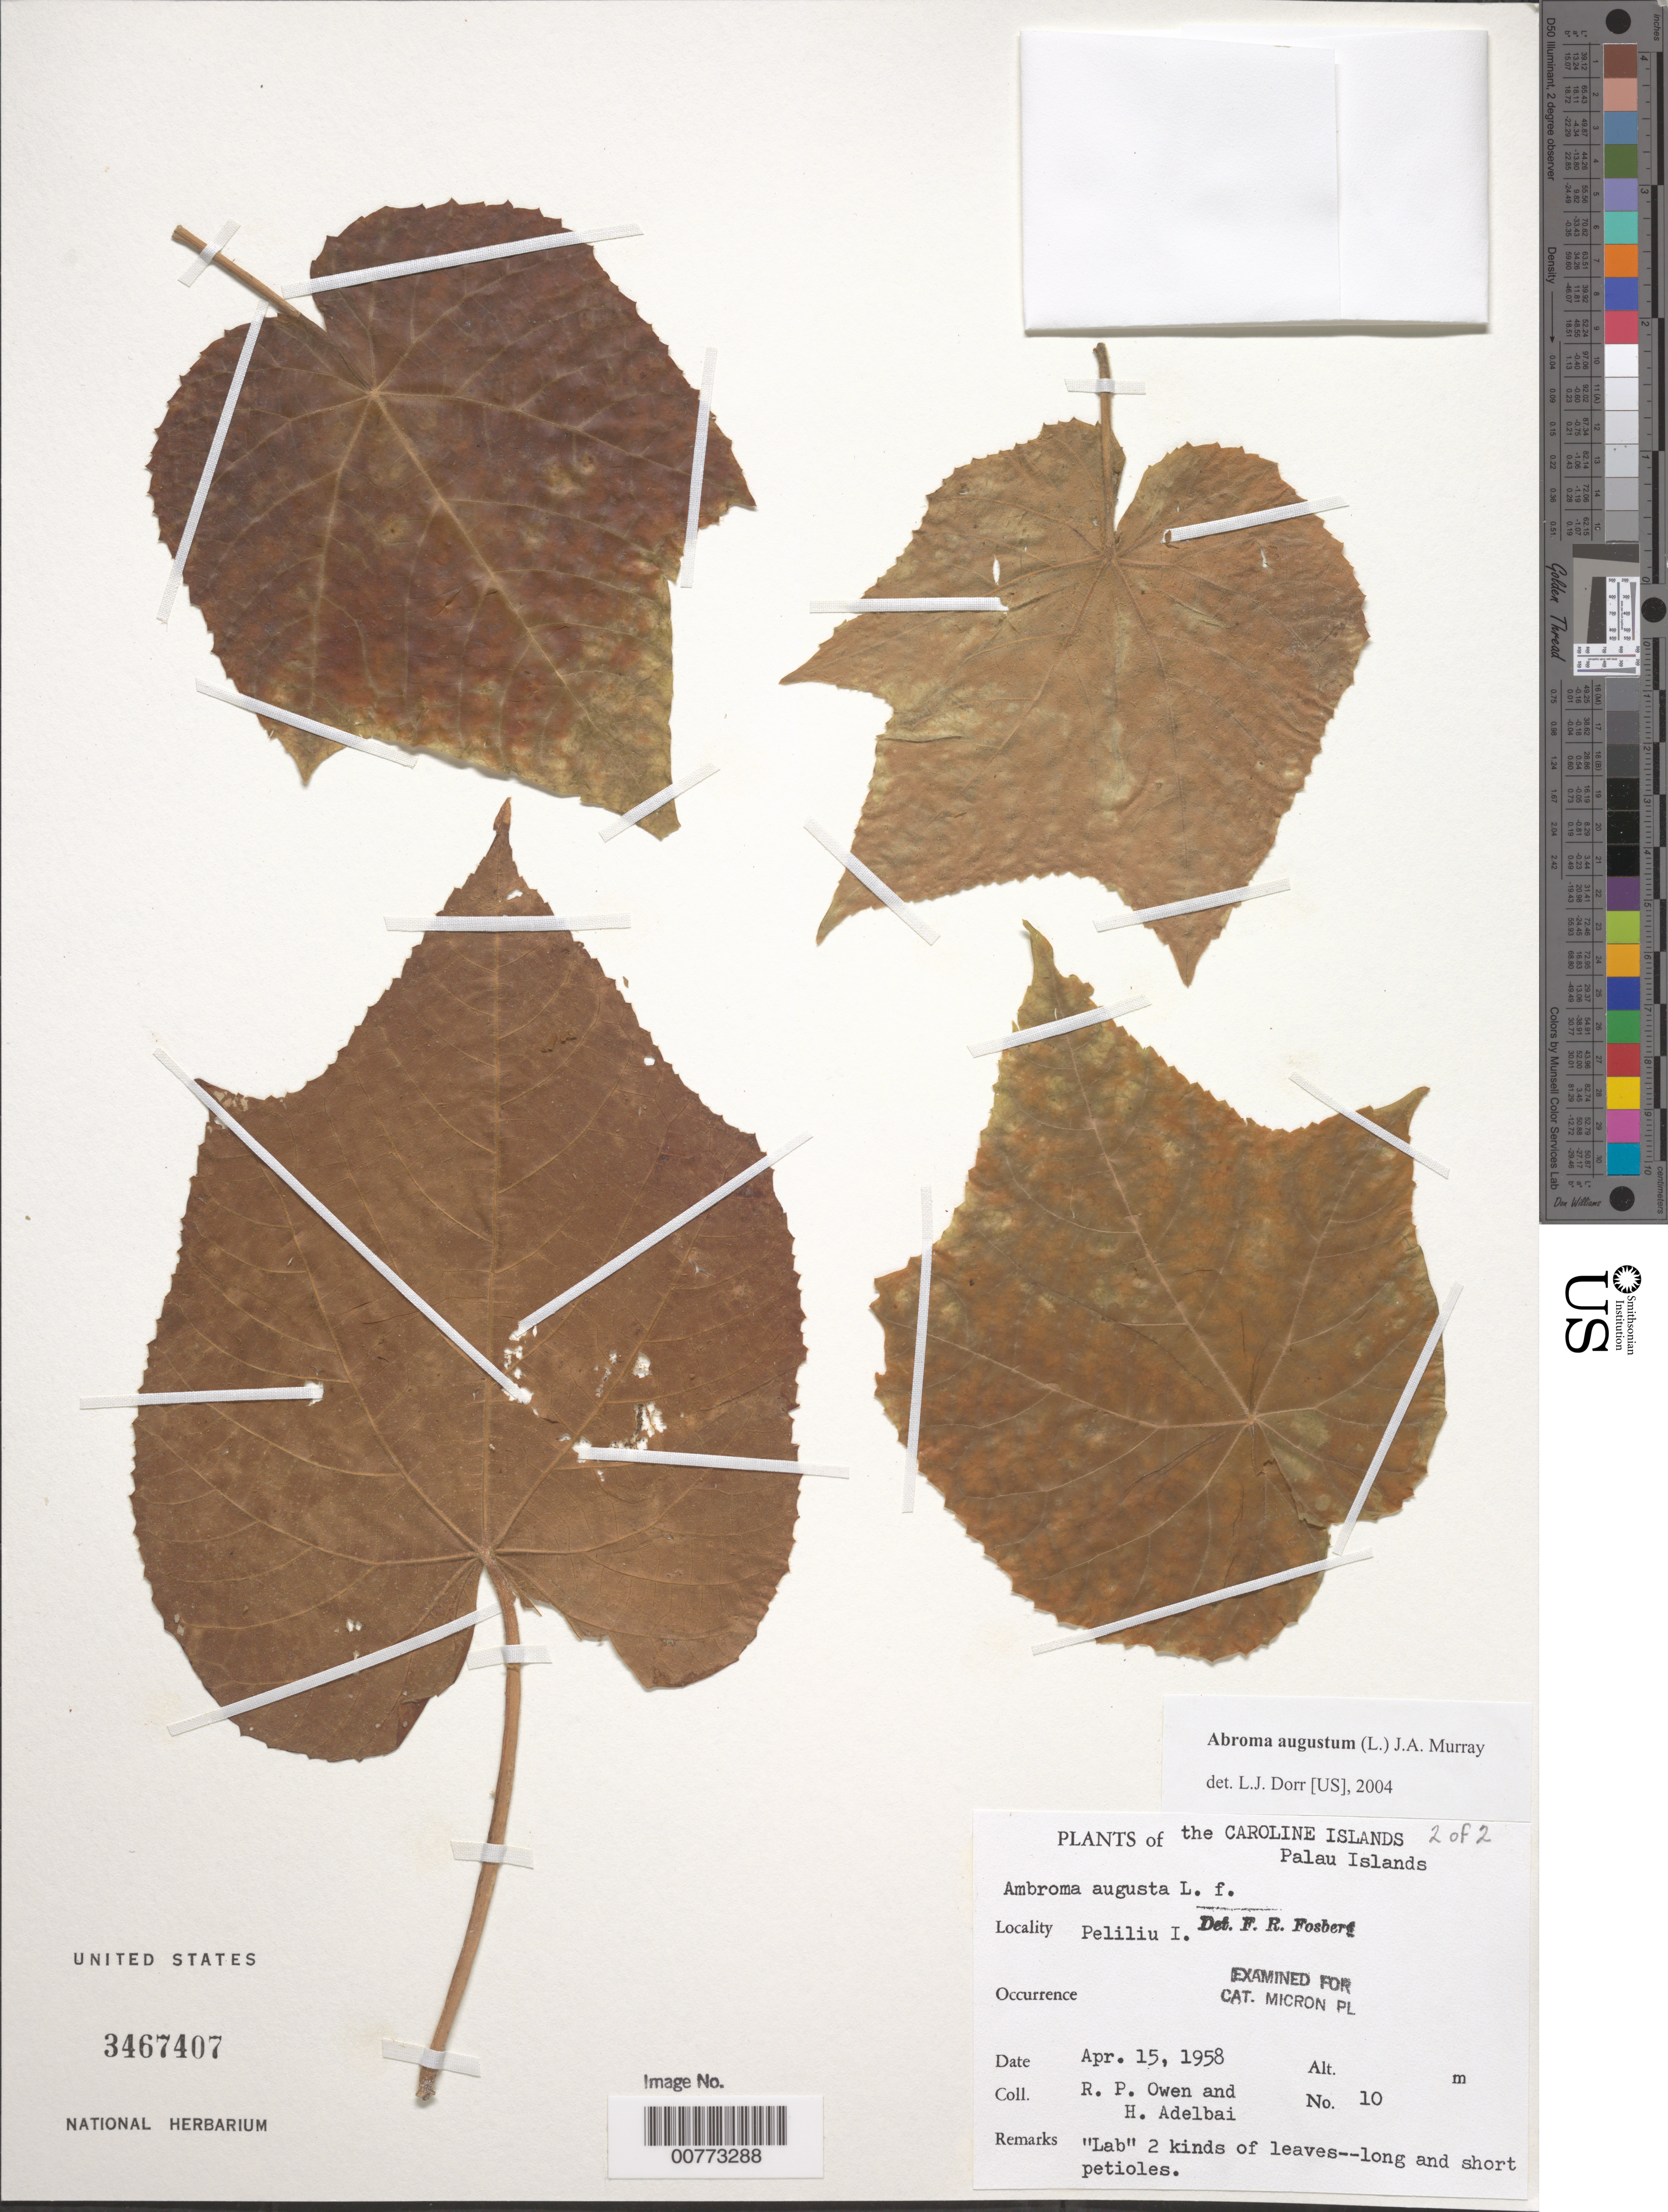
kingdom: Plantae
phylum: Tracheophyta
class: Magnoliopsida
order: Malvales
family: Malvaceae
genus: Abroma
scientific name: Abroma augusta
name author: (L.) L. f.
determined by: Dorr, L. J., (BOT), Smithsonian Institution - National Museum of Natural History (UNITED STATES)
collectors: R. Owen & H. Adelbai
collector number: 10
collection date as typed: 15 Apr 1958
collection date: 1958-04-15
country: Palau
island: Beliliou [Peleliu]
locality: Palau Islands. Peliliu I.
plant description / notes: Common name: Lab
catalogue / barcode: US 3467407